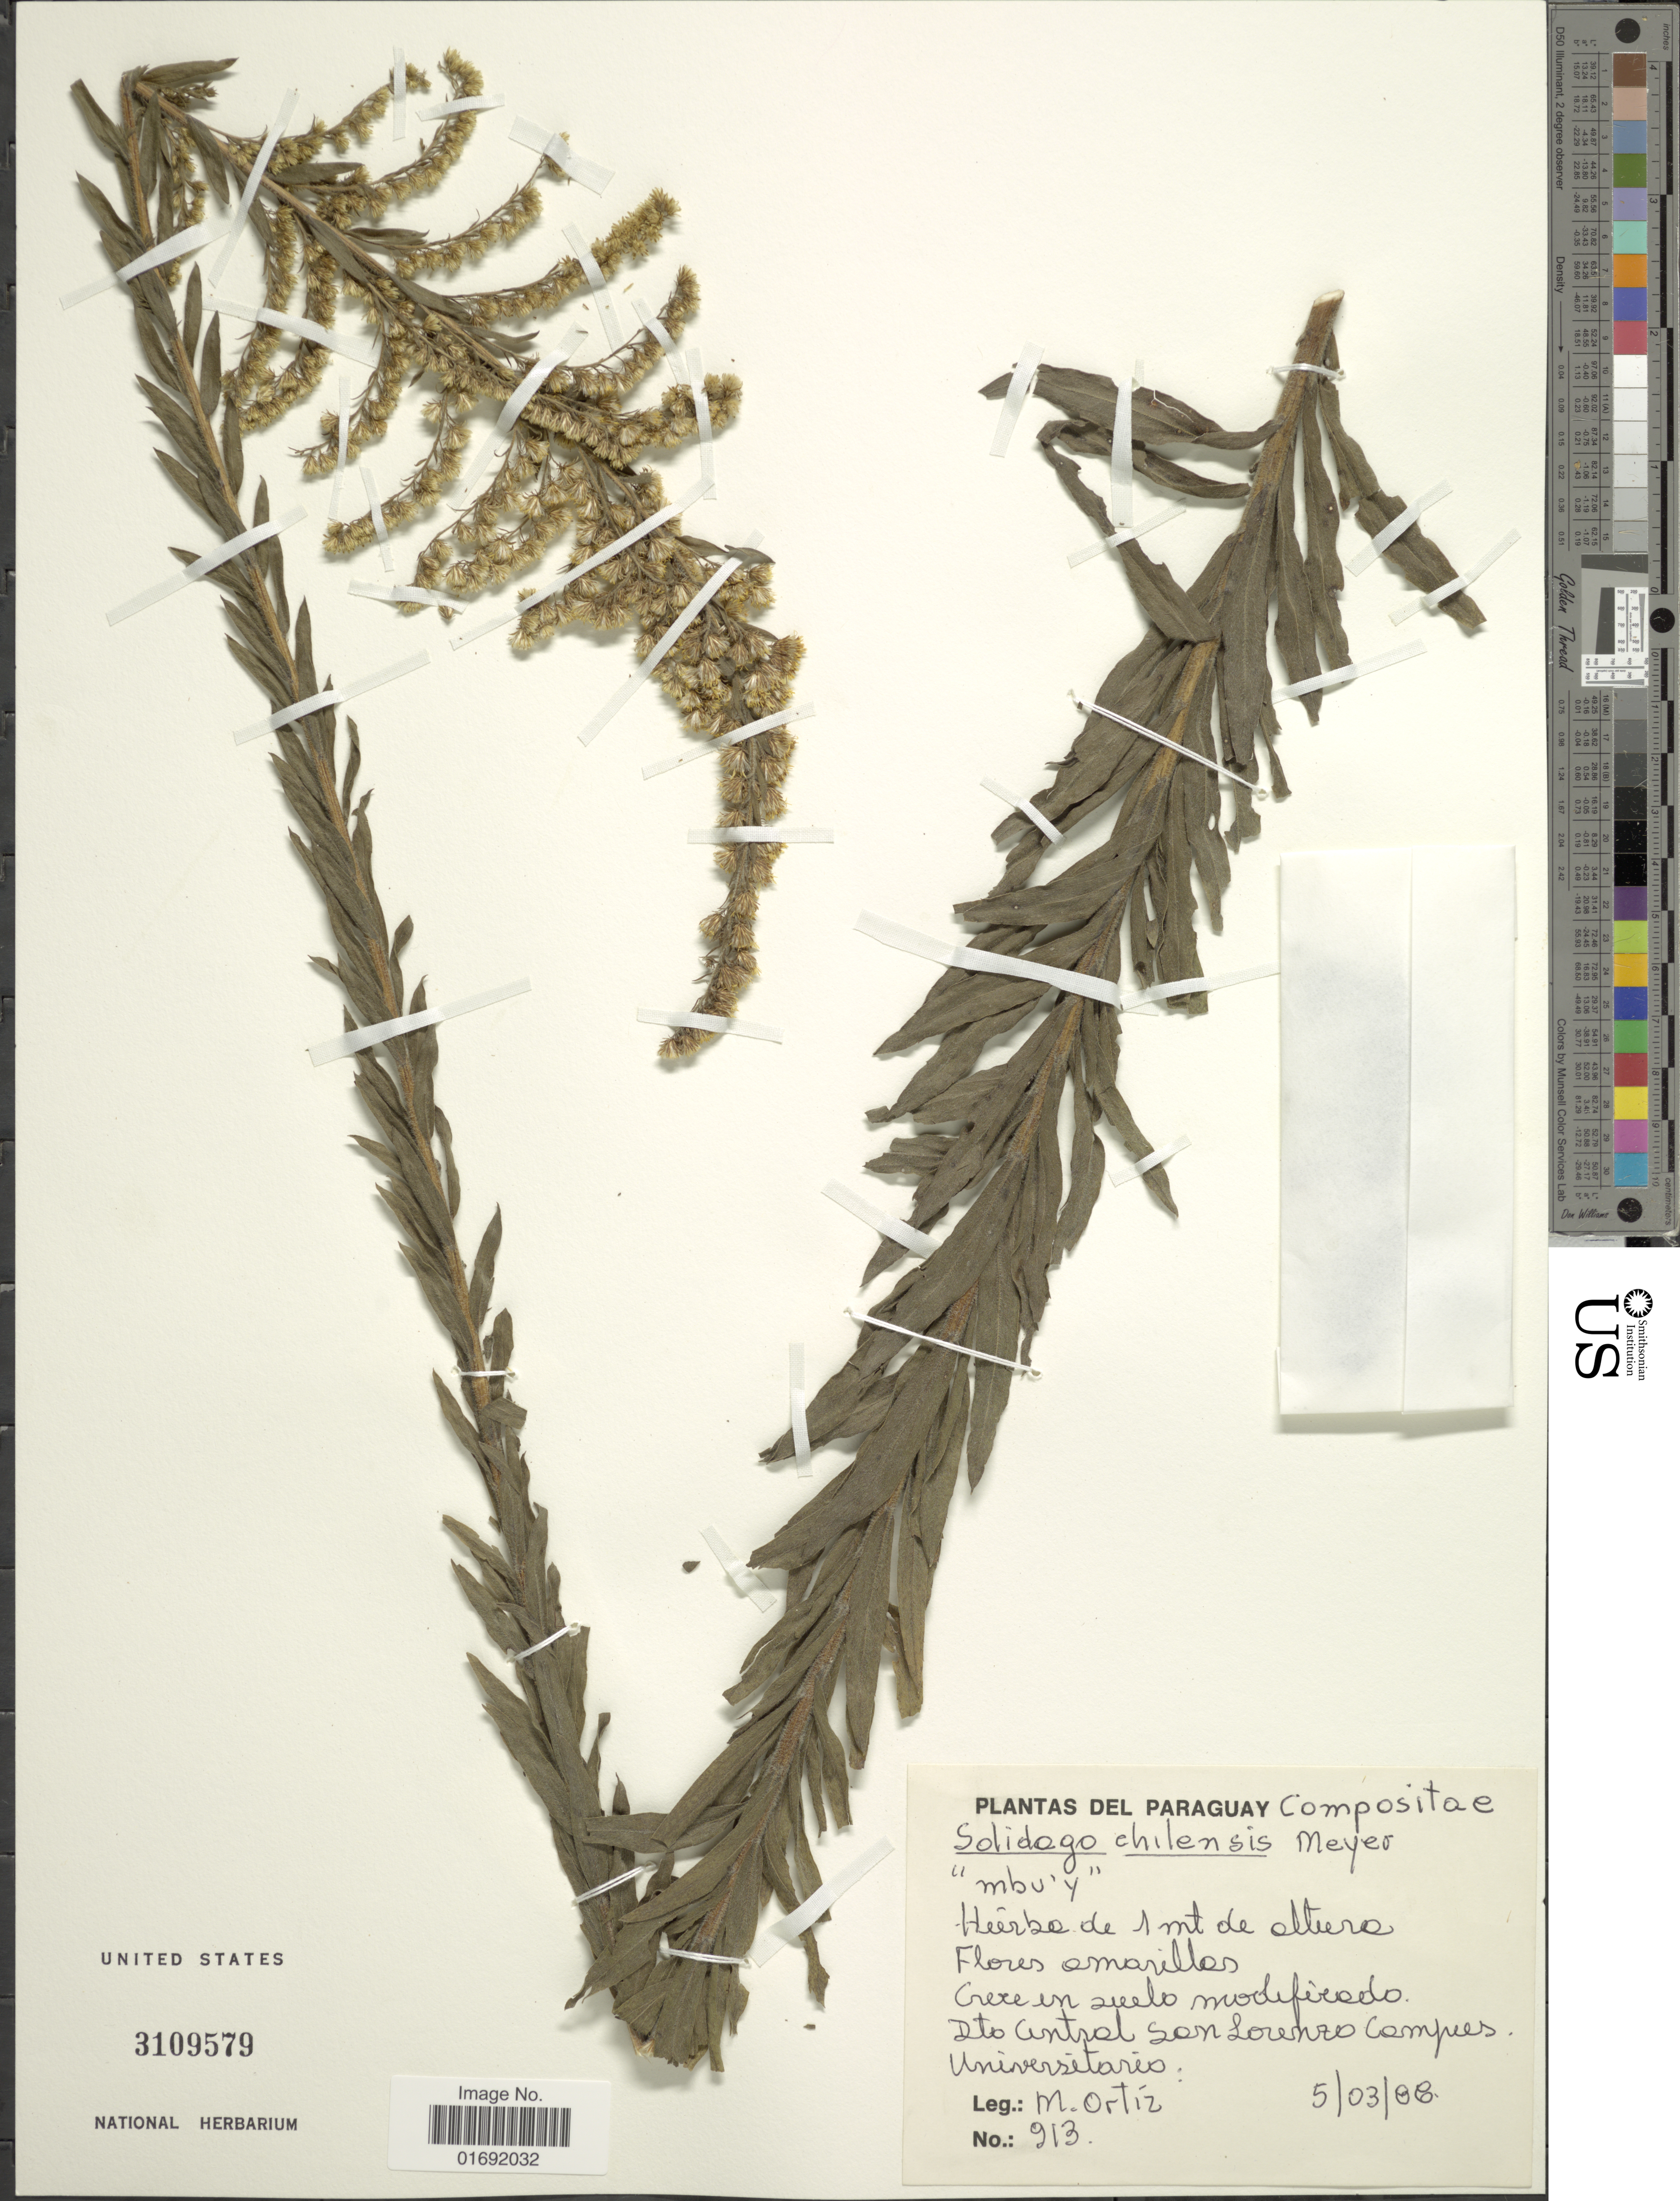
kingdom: Plantae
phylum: Tracheophyta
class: Magnoliopsida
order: Asterales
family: Asteraceae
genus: Solidago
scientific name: Solidago chilensis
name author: Meyen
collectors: M. Ortíz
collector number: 913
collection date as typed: Transcribed d/m/y: 5/3/8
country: Paraguay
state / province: Central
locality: San Lorenzo Campus Universitario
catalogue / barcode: US 3109579